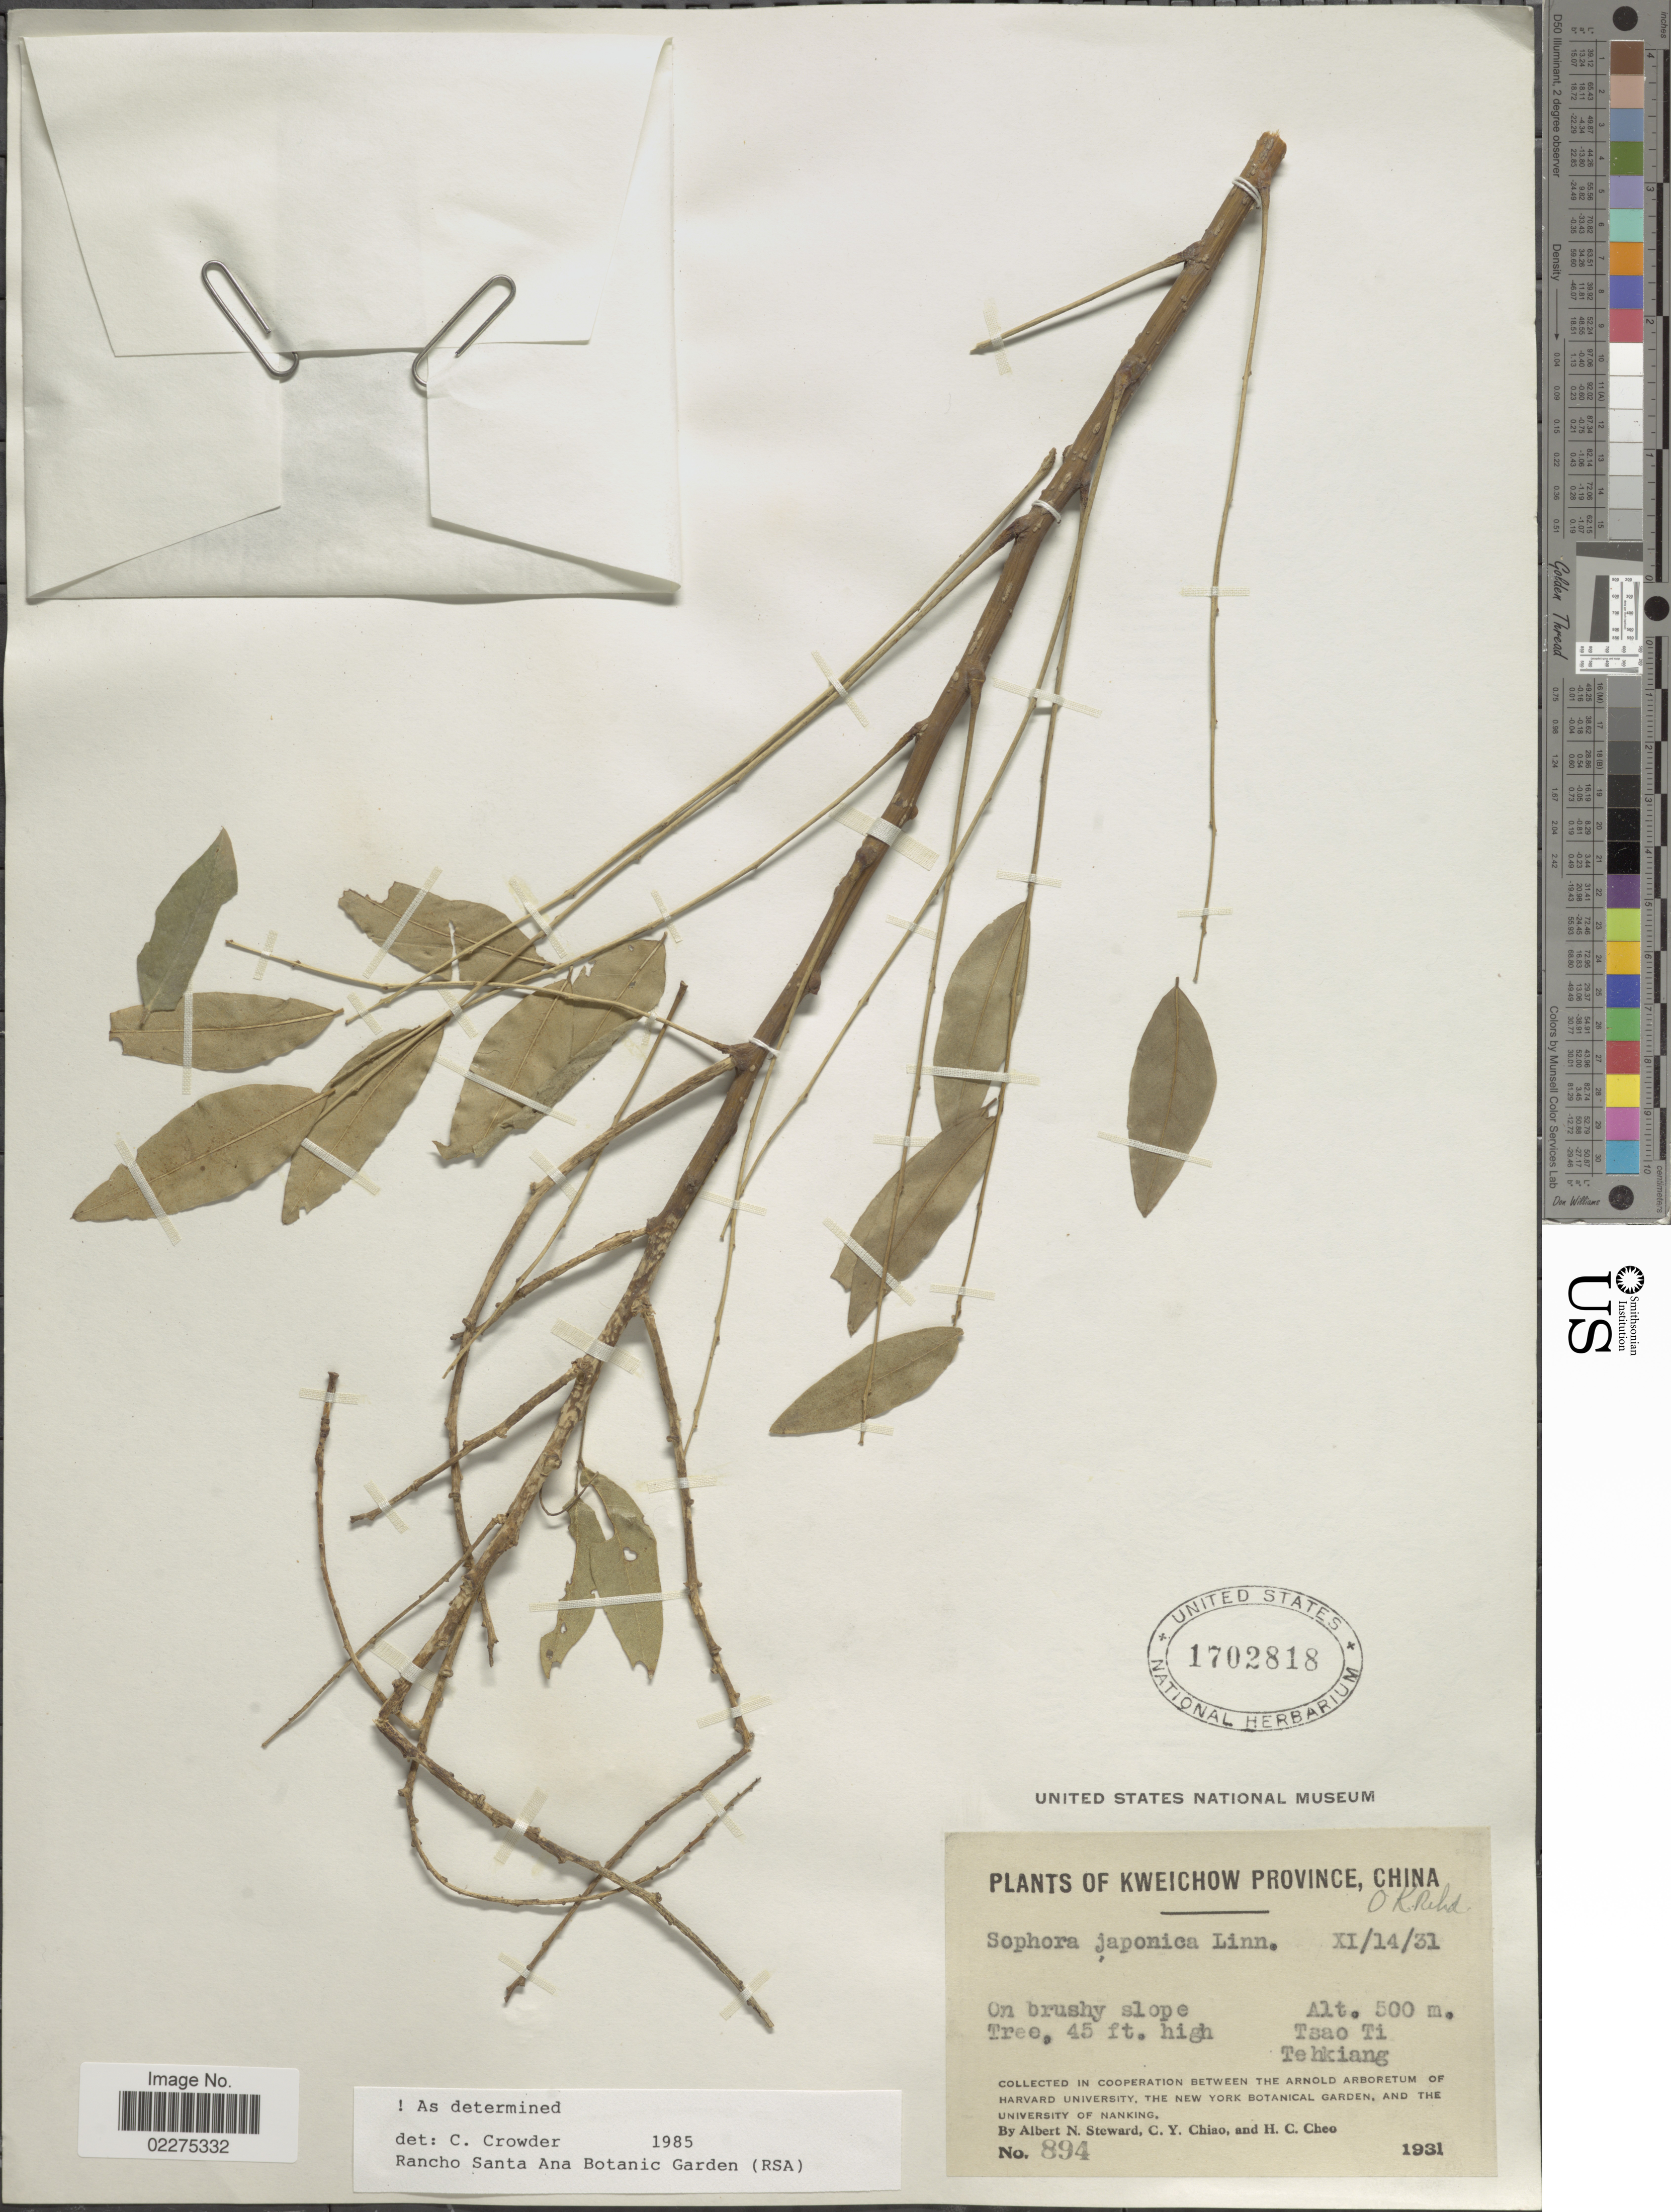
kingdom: Plantae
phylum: Tracheophyta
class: Magnoliopsida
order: Fabales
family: Fabaceae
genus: Sophora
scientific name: Sophora japonica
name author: L.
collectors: A. N. Steward, C. Y. Chiao & H. Cheo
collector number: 894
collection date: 1931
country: China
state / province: Guizhou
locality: Kweichow Province. Tsai Ti. Tehkiang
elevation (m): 500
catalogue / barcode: US 1702818